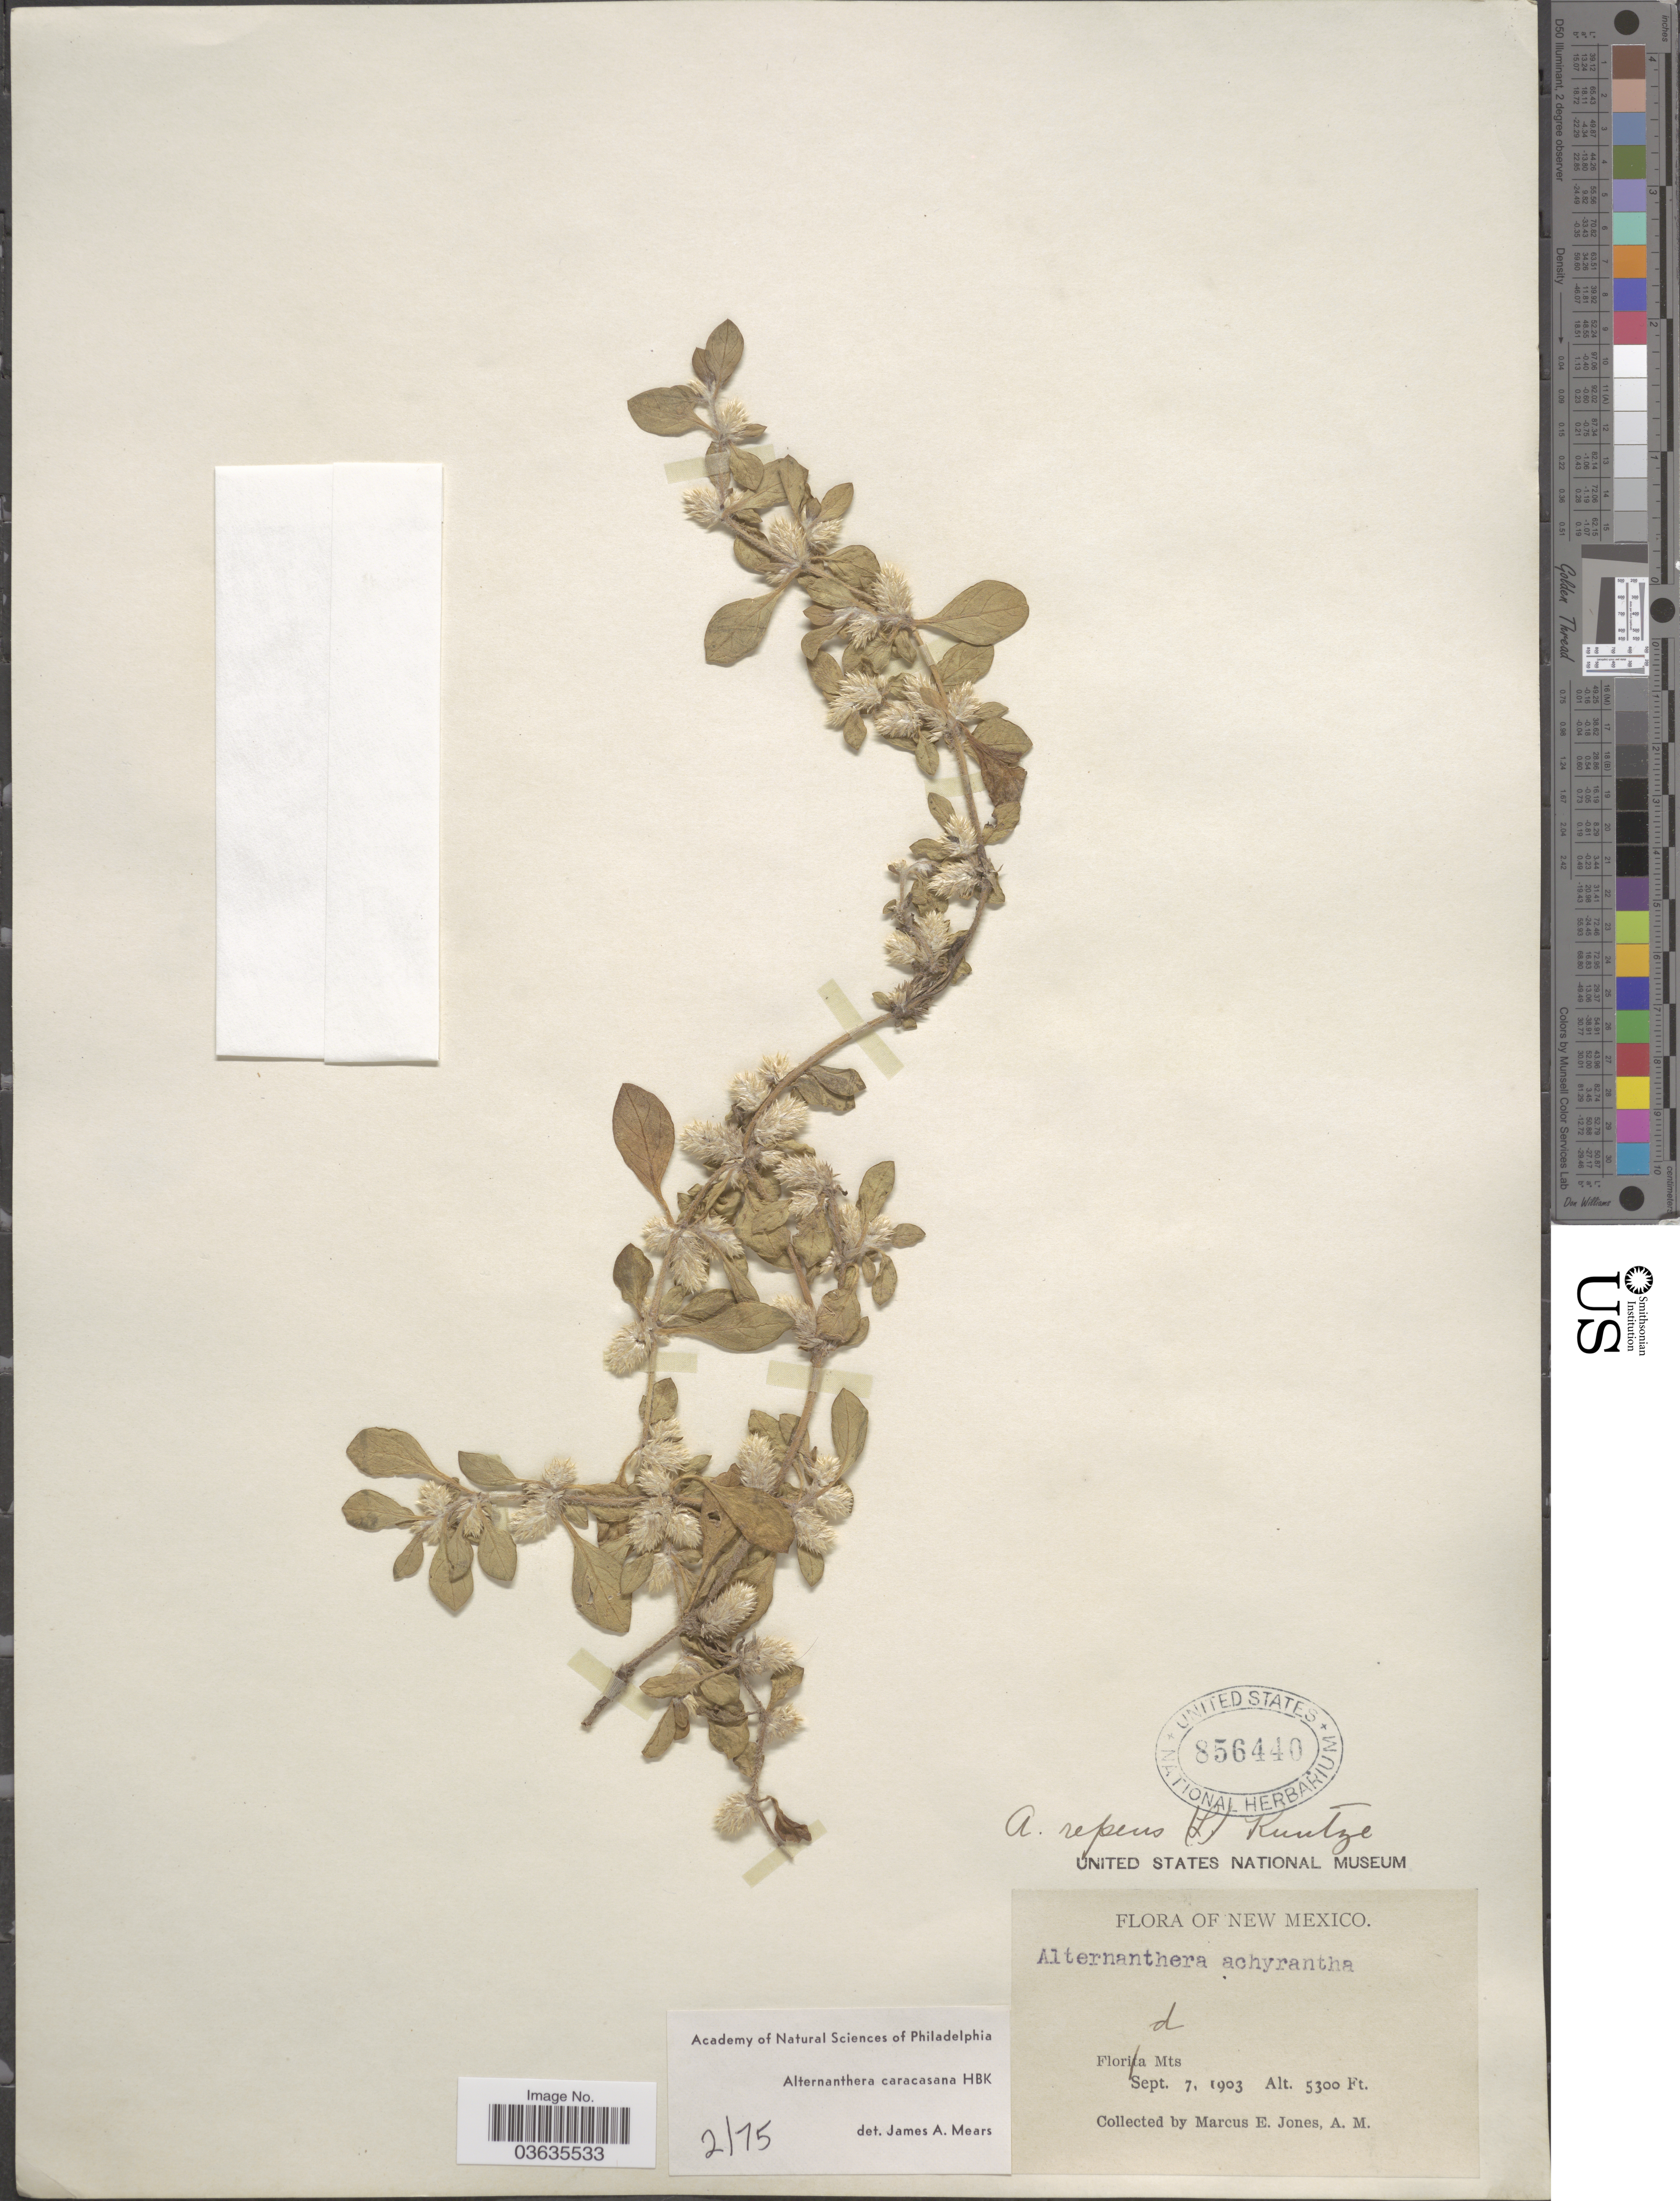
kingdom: Plantae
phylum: Tracheophyta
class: Magnoliopsida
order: Caryophyllales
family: Amaranthaceae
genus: Alternanthera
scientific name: Alternanthera caracasana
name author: Kunth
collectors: M. E. Jones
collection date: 1903-09-07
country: United States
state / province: New Mexico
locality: Florida Mts.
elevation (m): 1615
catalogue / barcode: US 856440